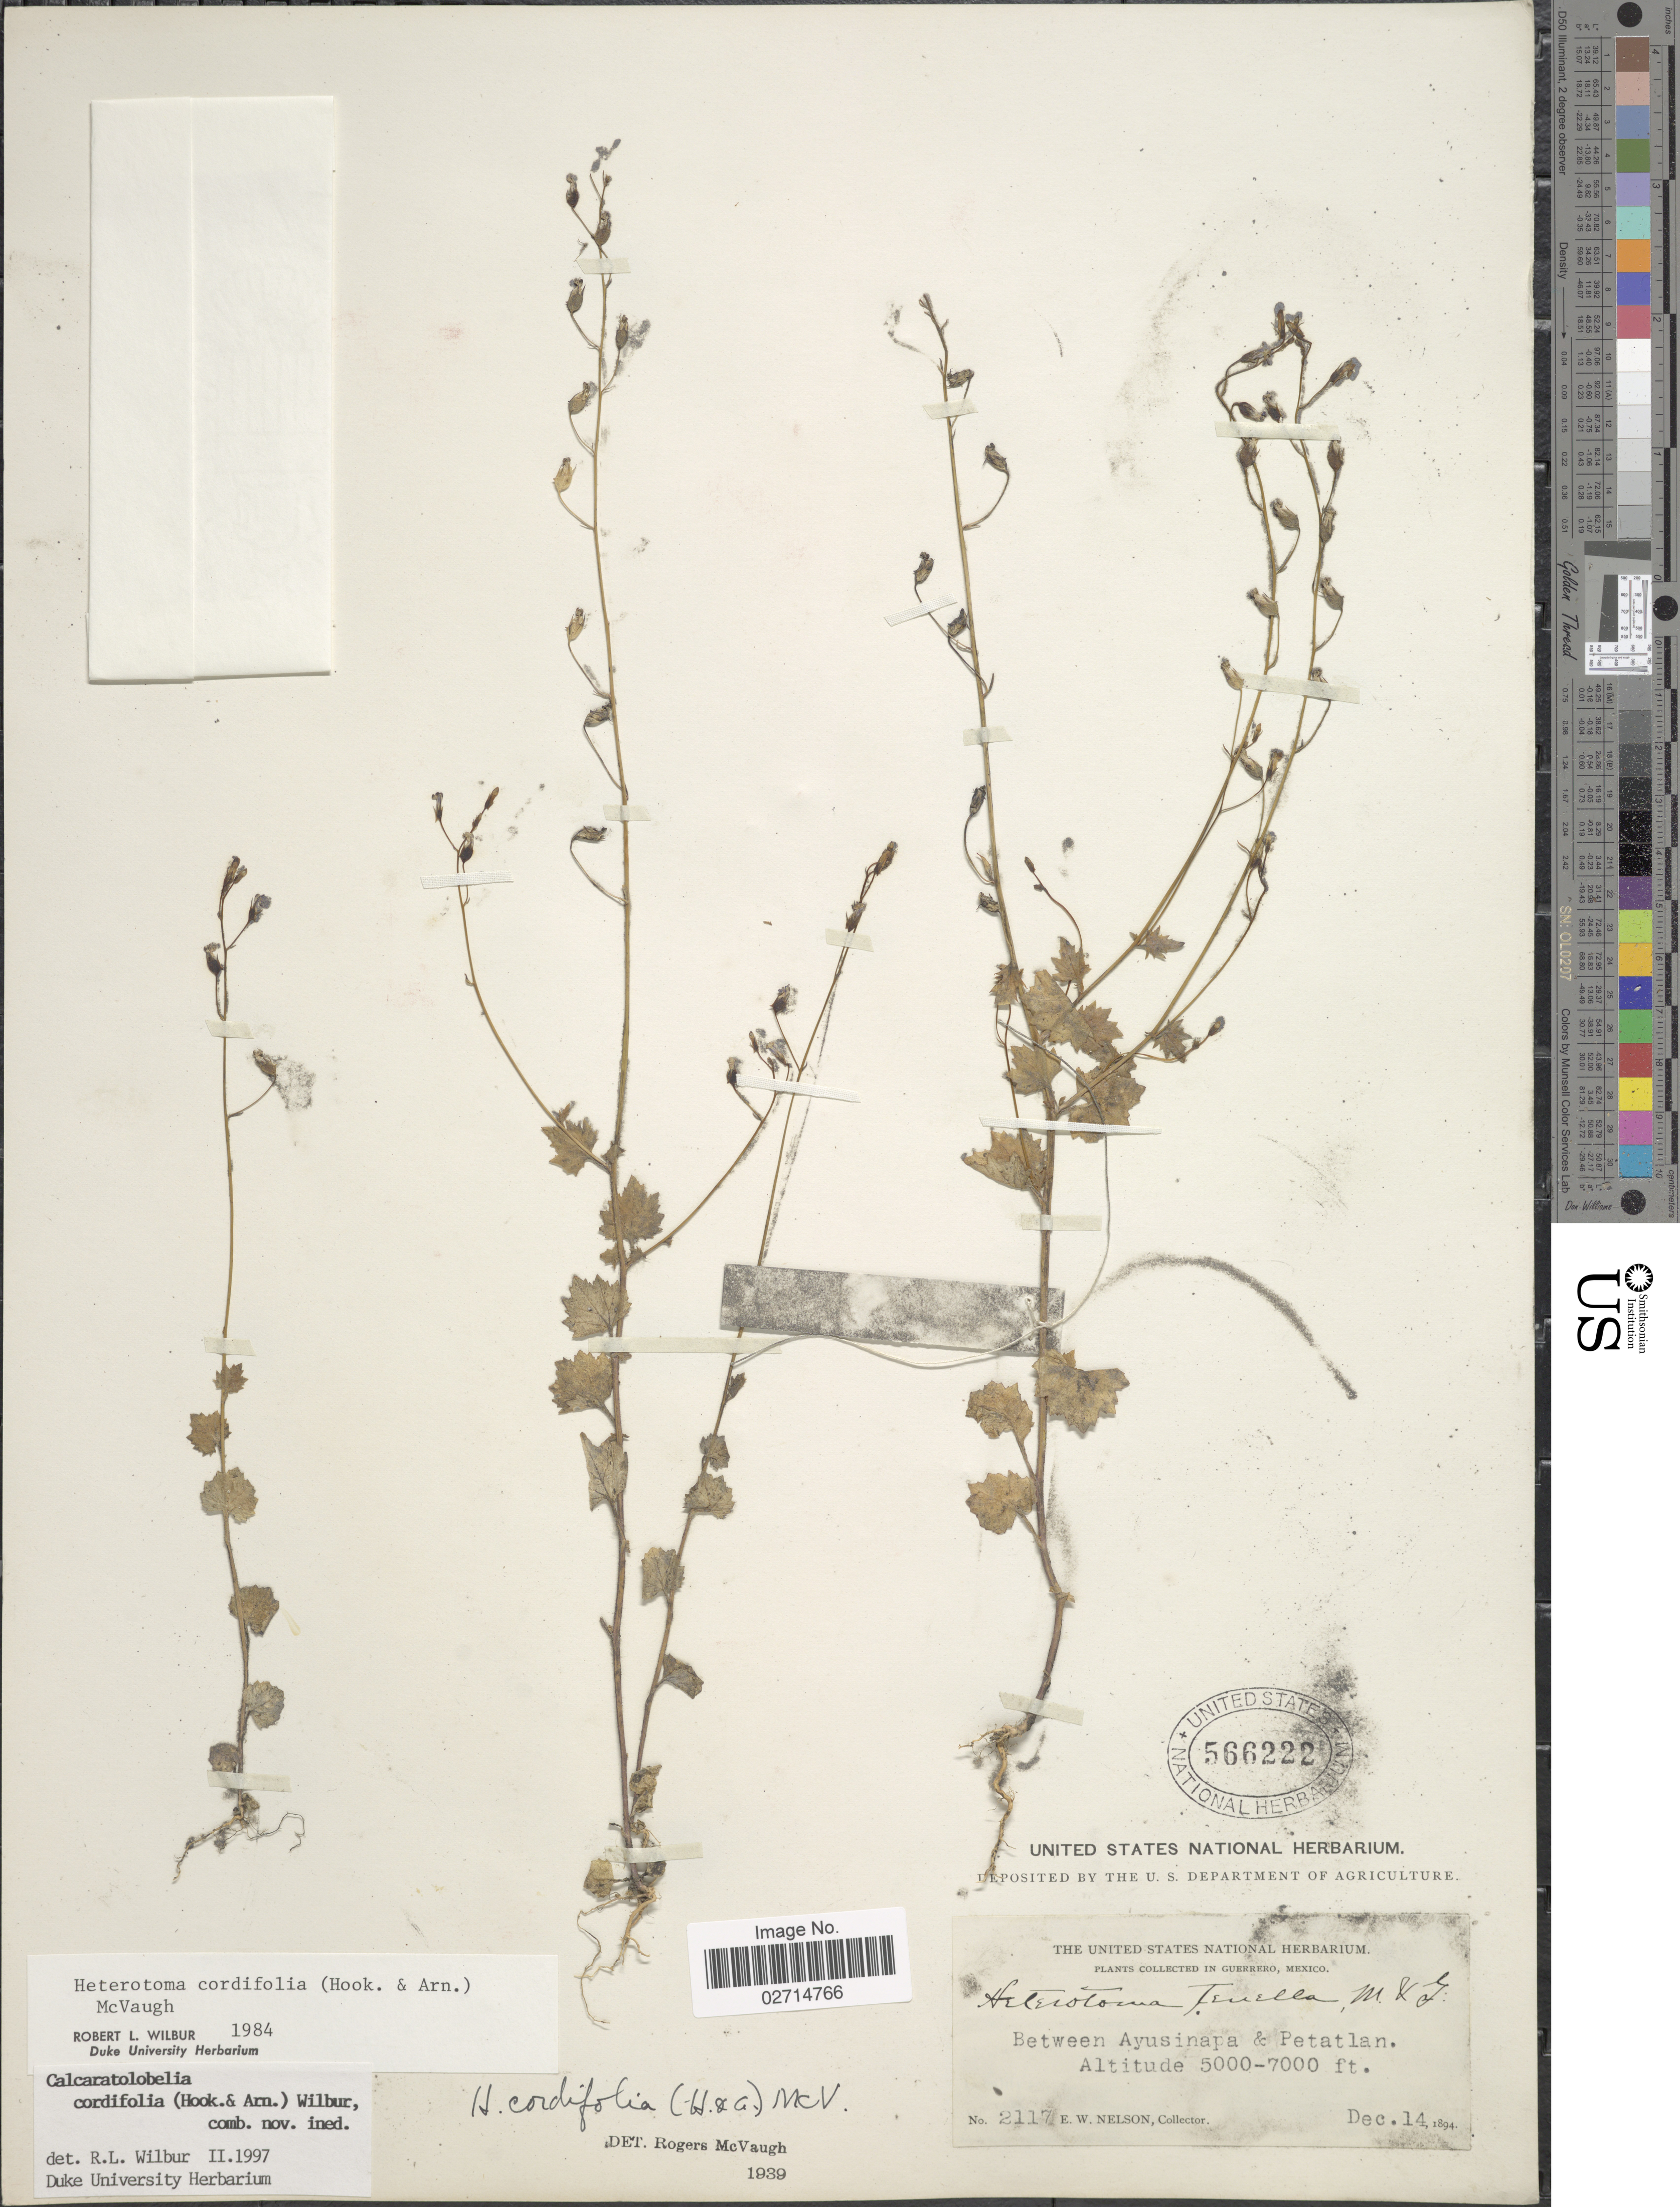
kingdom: Plantae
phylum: Tracheophyta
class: Magnoliopsida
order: Asterales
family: Campanulaceae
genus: Lobelia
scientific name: Lobelia cordifolia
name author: Hook. & Arn.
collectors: E. W. Nelson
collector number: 2117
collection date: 1894-12-14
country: Mexico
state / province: Guerrero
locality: Between Ayusinapa & Petatlan.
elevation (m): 1524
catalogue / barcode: US 566222